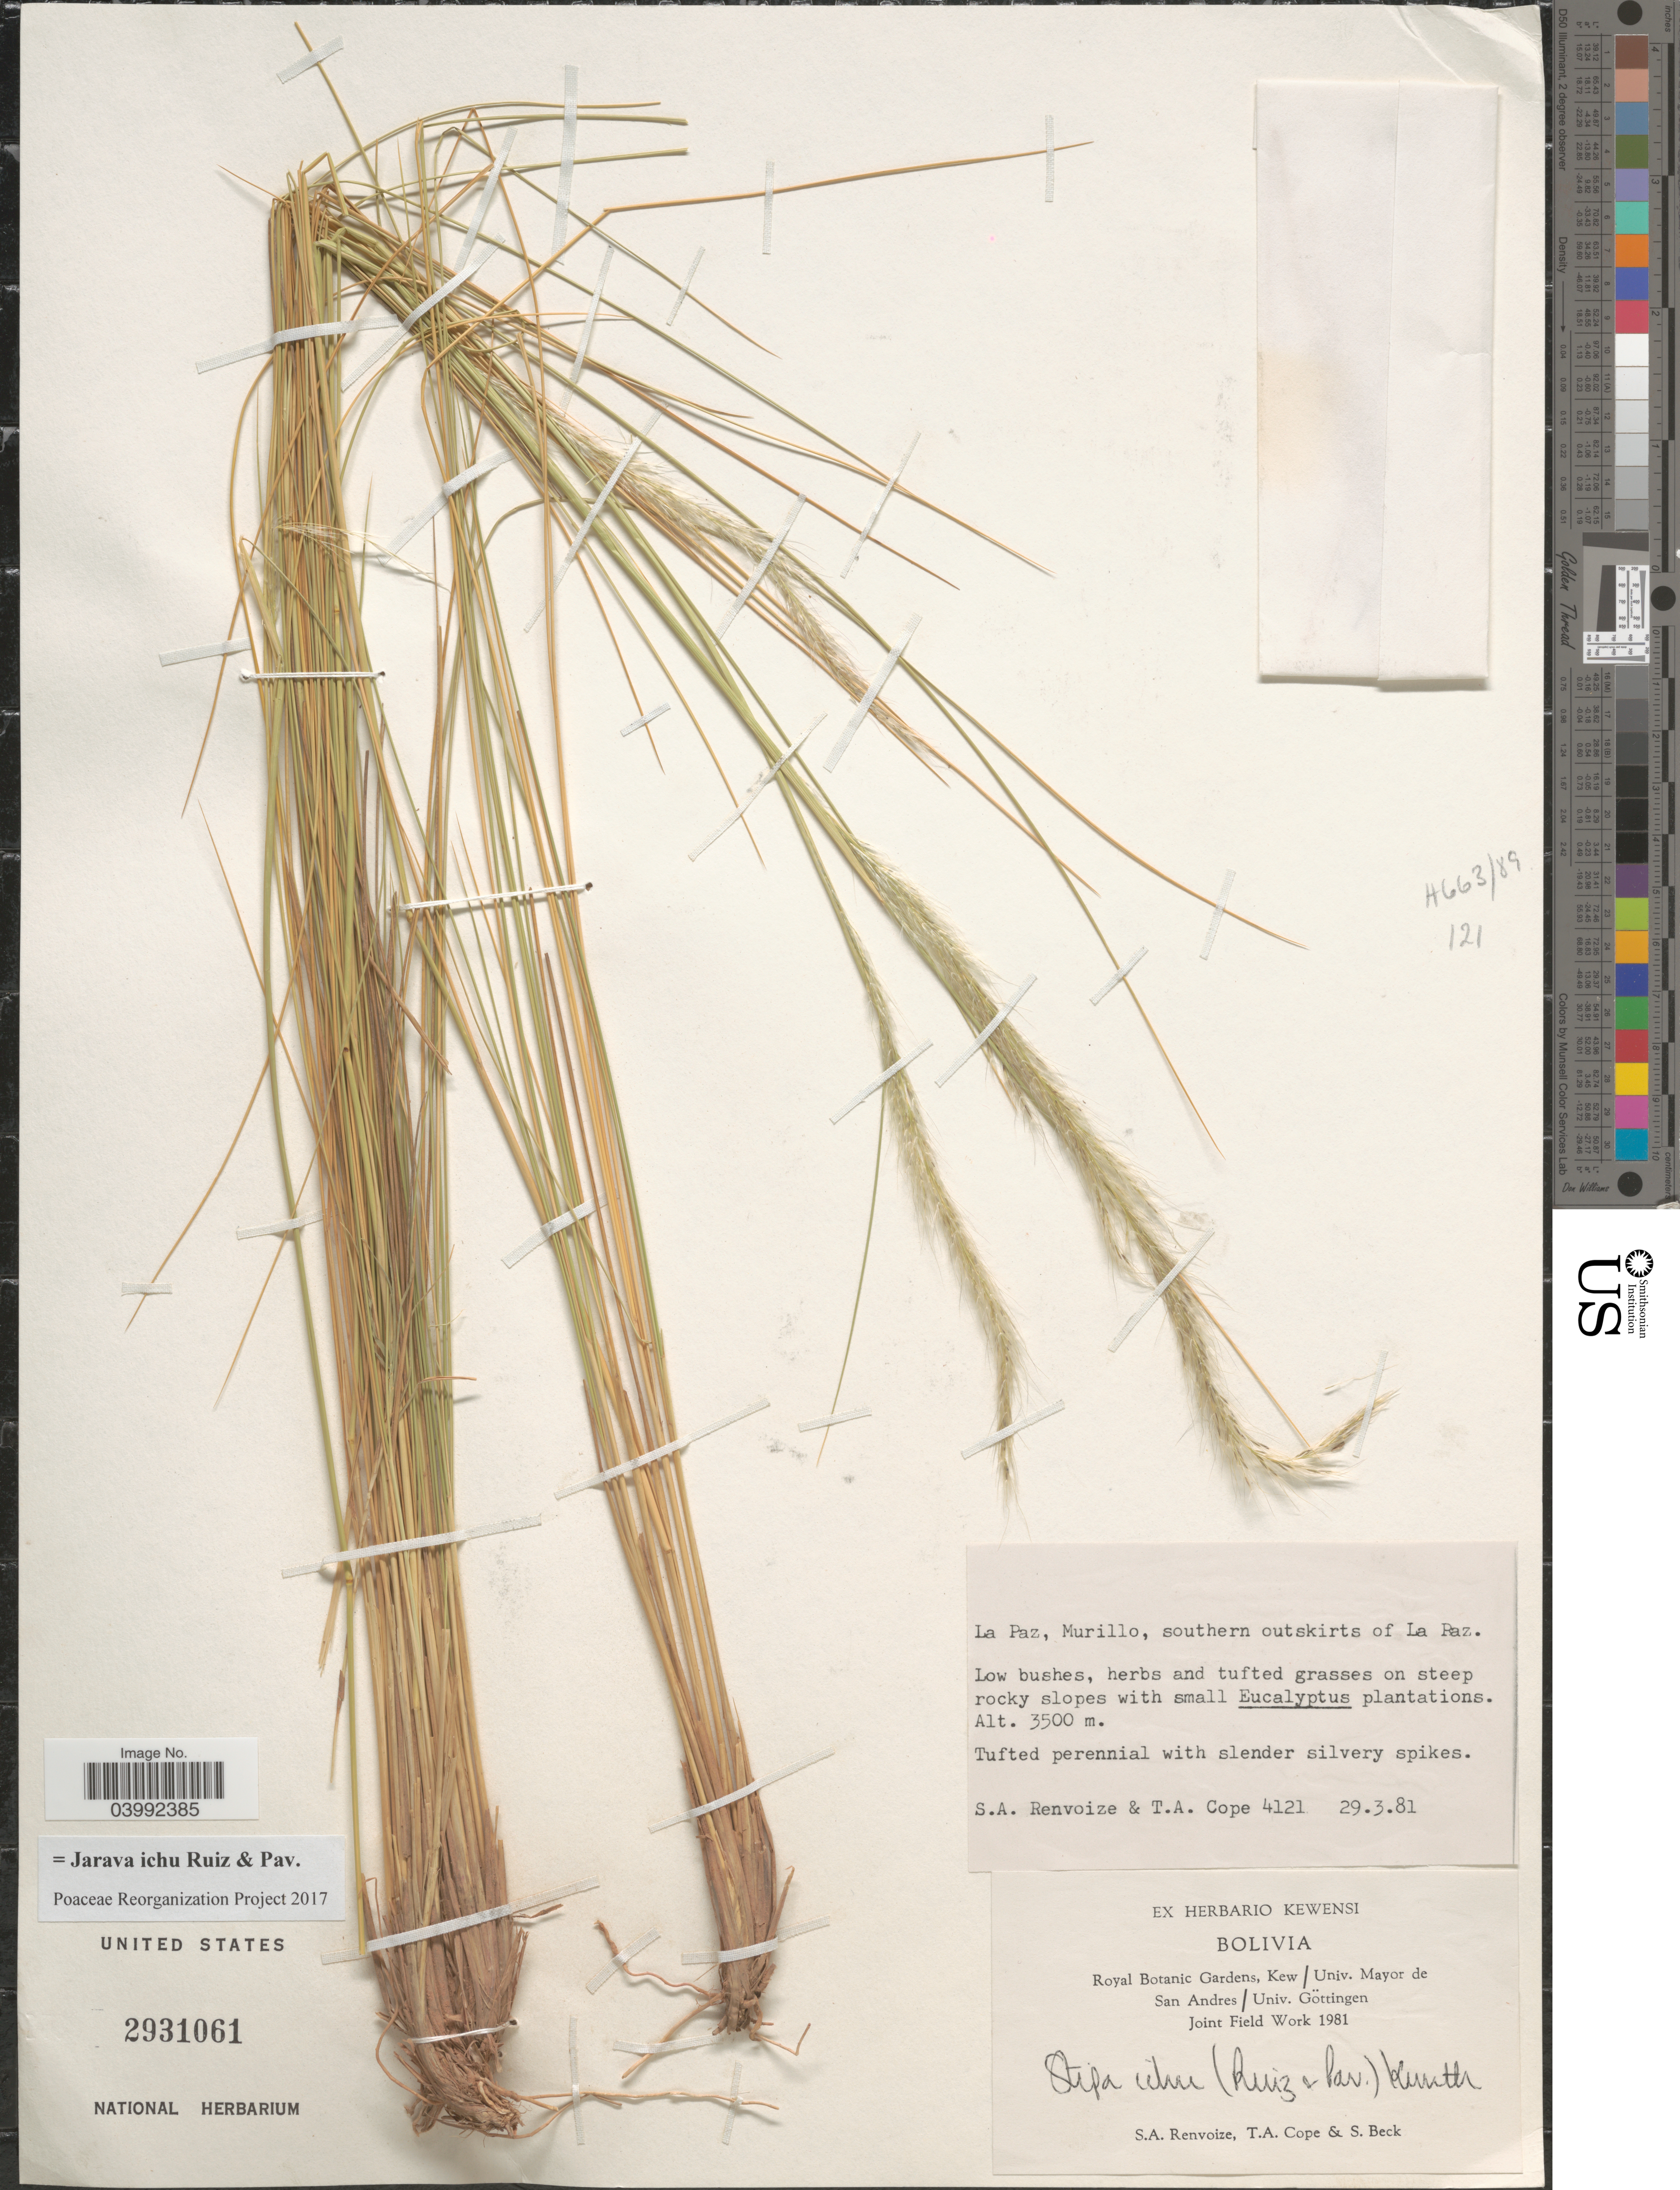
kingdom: Plantae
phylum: Tracheophyta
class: Liliopsida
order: Poales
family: Poaceae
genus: Jarava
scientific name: Jarava ichu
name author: Ruiz & Pav.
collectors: S. A. Renvoize, T. A. Cope & S. G. Beck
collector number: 4121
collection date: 1981-03-29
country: Bolivia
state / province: La Paz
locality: La Paz, Murillo, southern outskirts of La Paz.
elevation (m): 3500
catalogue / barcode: US 2931061